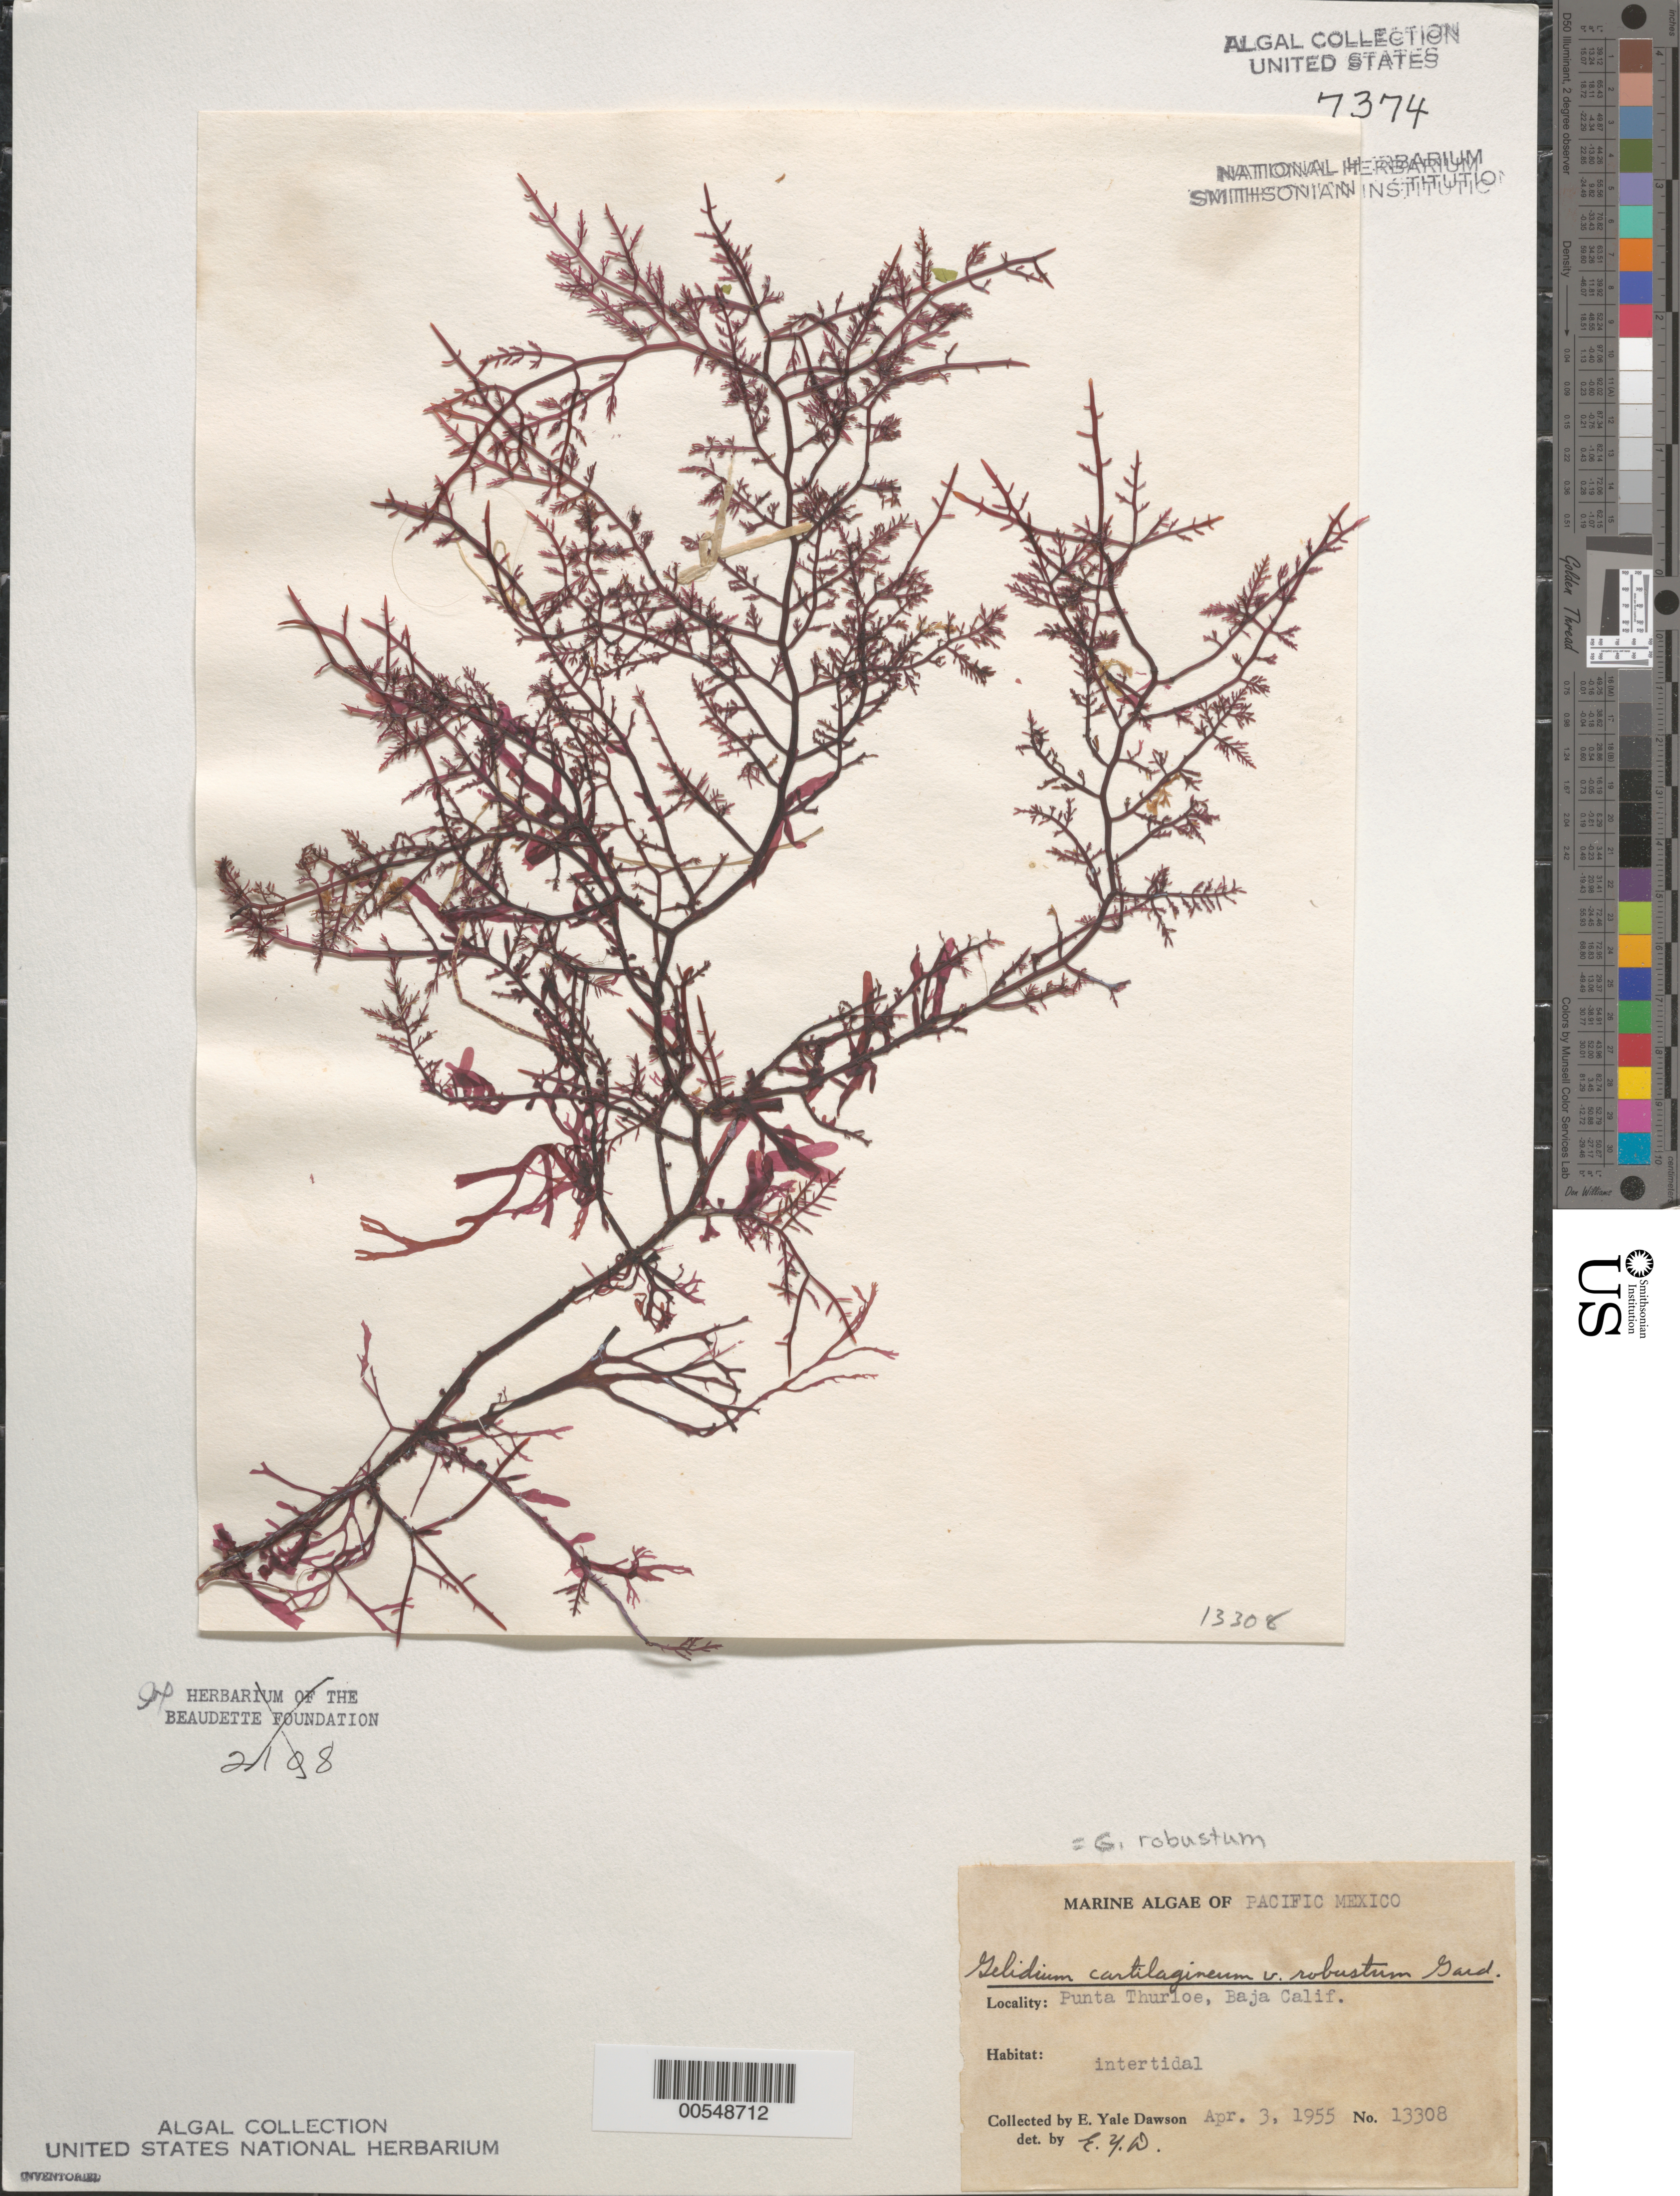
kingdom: Plantae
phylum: Rhodophyta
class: Florideophyceae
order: Gelidiales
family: Gelidiaceae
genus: Gelidium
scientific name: Gelidium robustum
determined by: Dawson, E. Y.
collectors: E. Y. Dawson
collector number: EYD 13308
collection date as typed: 03 Apr 1955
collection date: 1955-04-03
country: Mexico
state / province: Baja California Sur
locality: Punta Thurloe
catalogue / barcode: US 7374